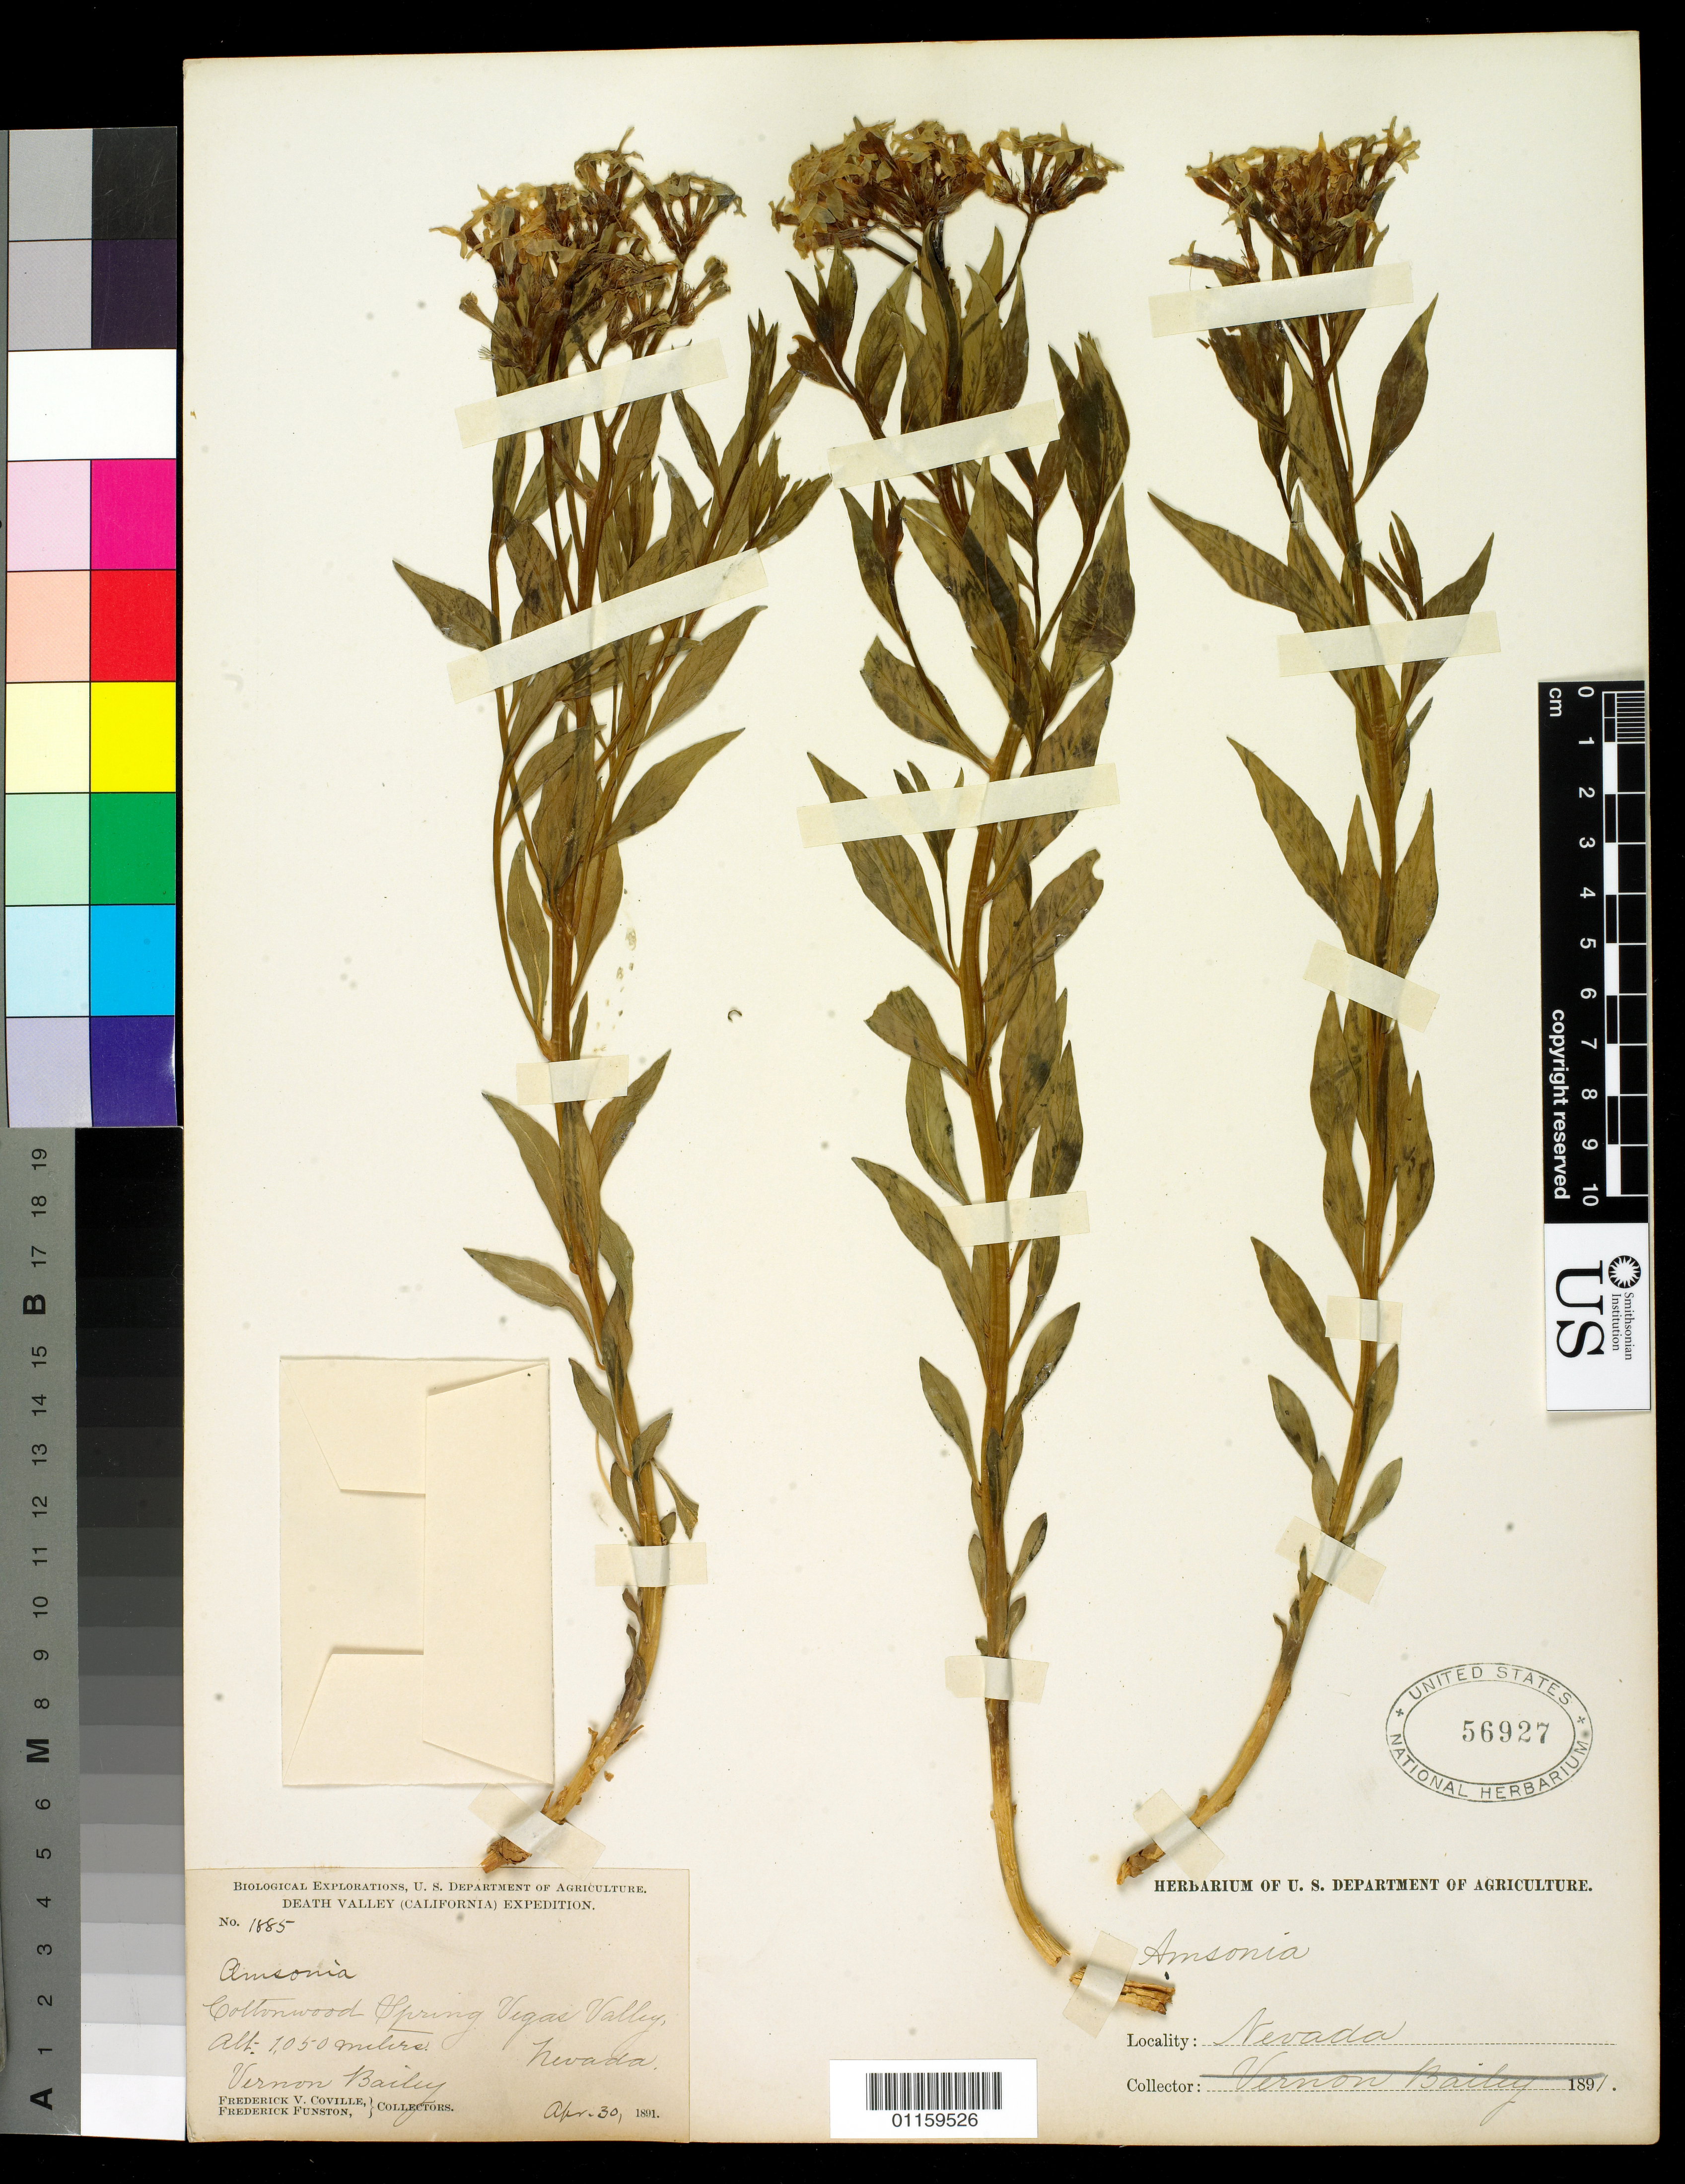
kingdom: Plantae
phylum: Tracheophyta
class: Magnoliopsida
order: Gentianales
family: Apocynaceae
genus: Amsonia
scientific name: Amsonia sp.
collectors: F. V. Coville, F. Funston & V. O. Bailey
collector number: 1885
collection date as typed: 30 Apr 1891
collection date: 1891-04-30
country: United States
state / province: Nevada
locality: Cottonwood Spring, Vegas Valley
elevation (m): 1050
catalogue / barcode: US 56927